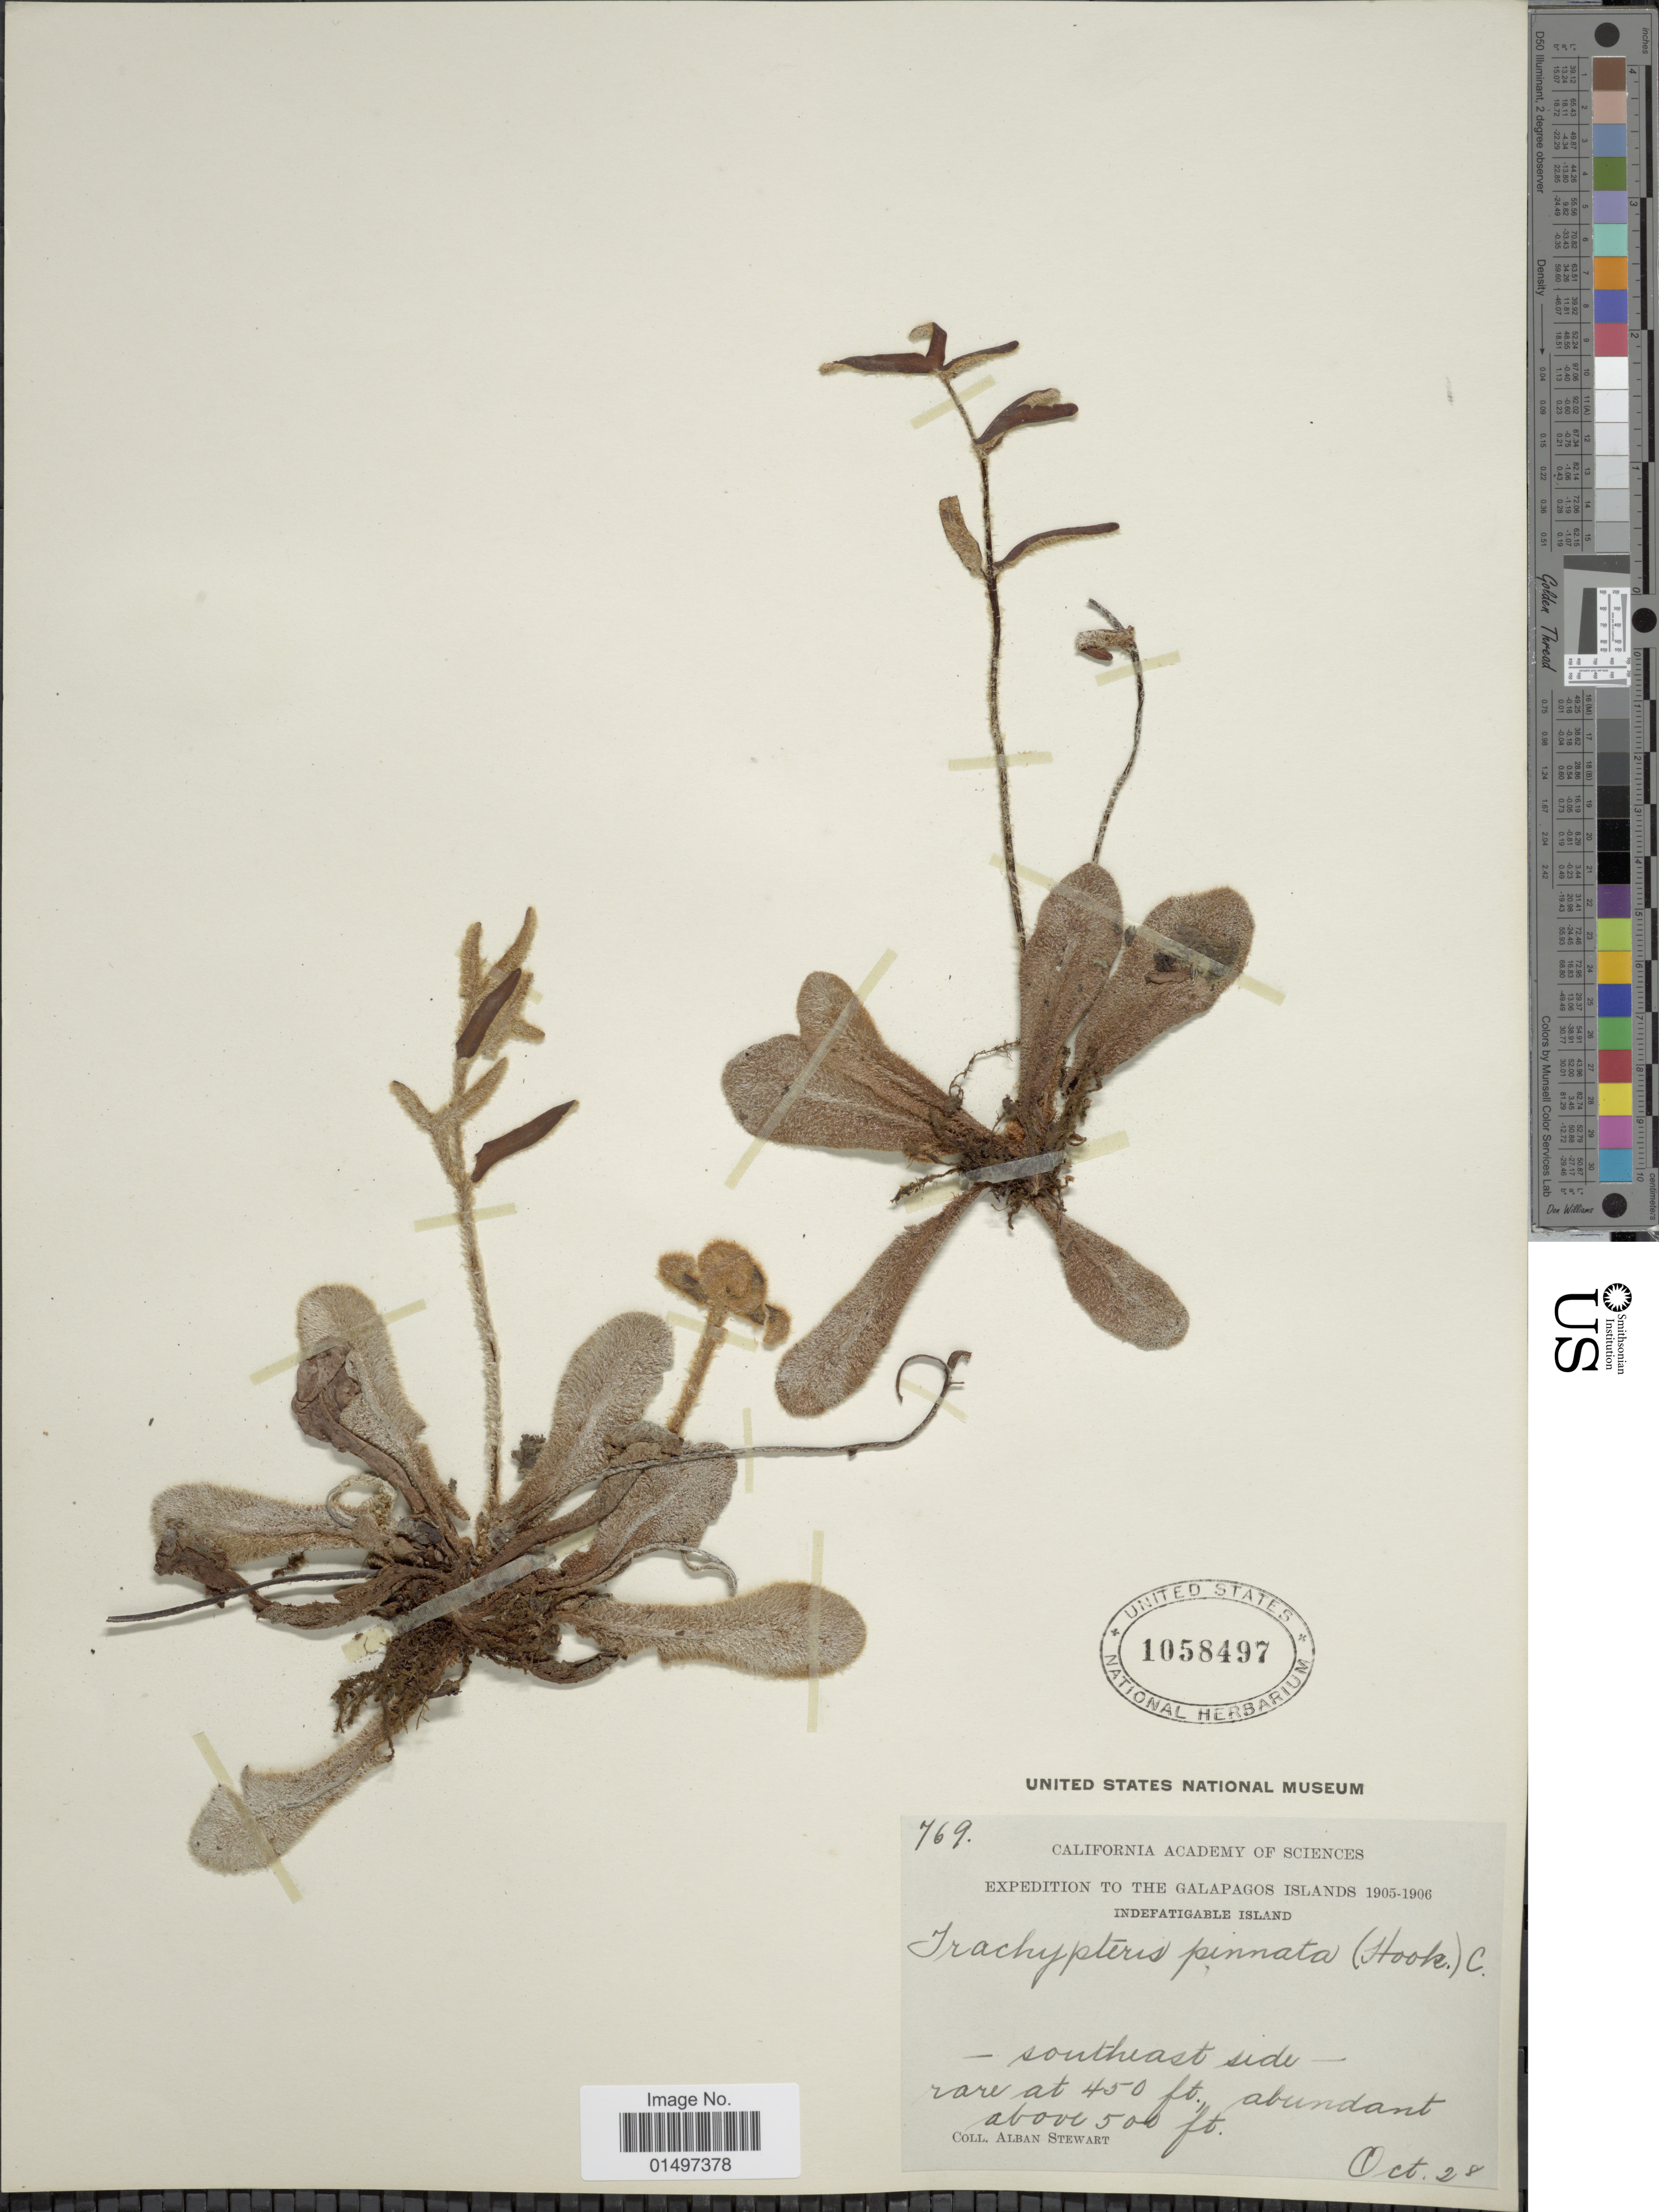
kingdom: Plantae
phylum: Tracheophyta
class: Polypodiopsida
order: Polypodiales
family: Pteridaceae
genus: Trachypteris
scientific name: Trachypteris pinnata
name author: (Hook. f.) C. Chr.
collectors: A. Stewart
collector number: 769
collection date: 1905-10-28/1906-10-28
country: Ecuador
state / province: Colón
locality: Galapagos Islands. Indefatigable Island. Southeast side.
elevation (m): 152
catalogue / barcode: US 1058497